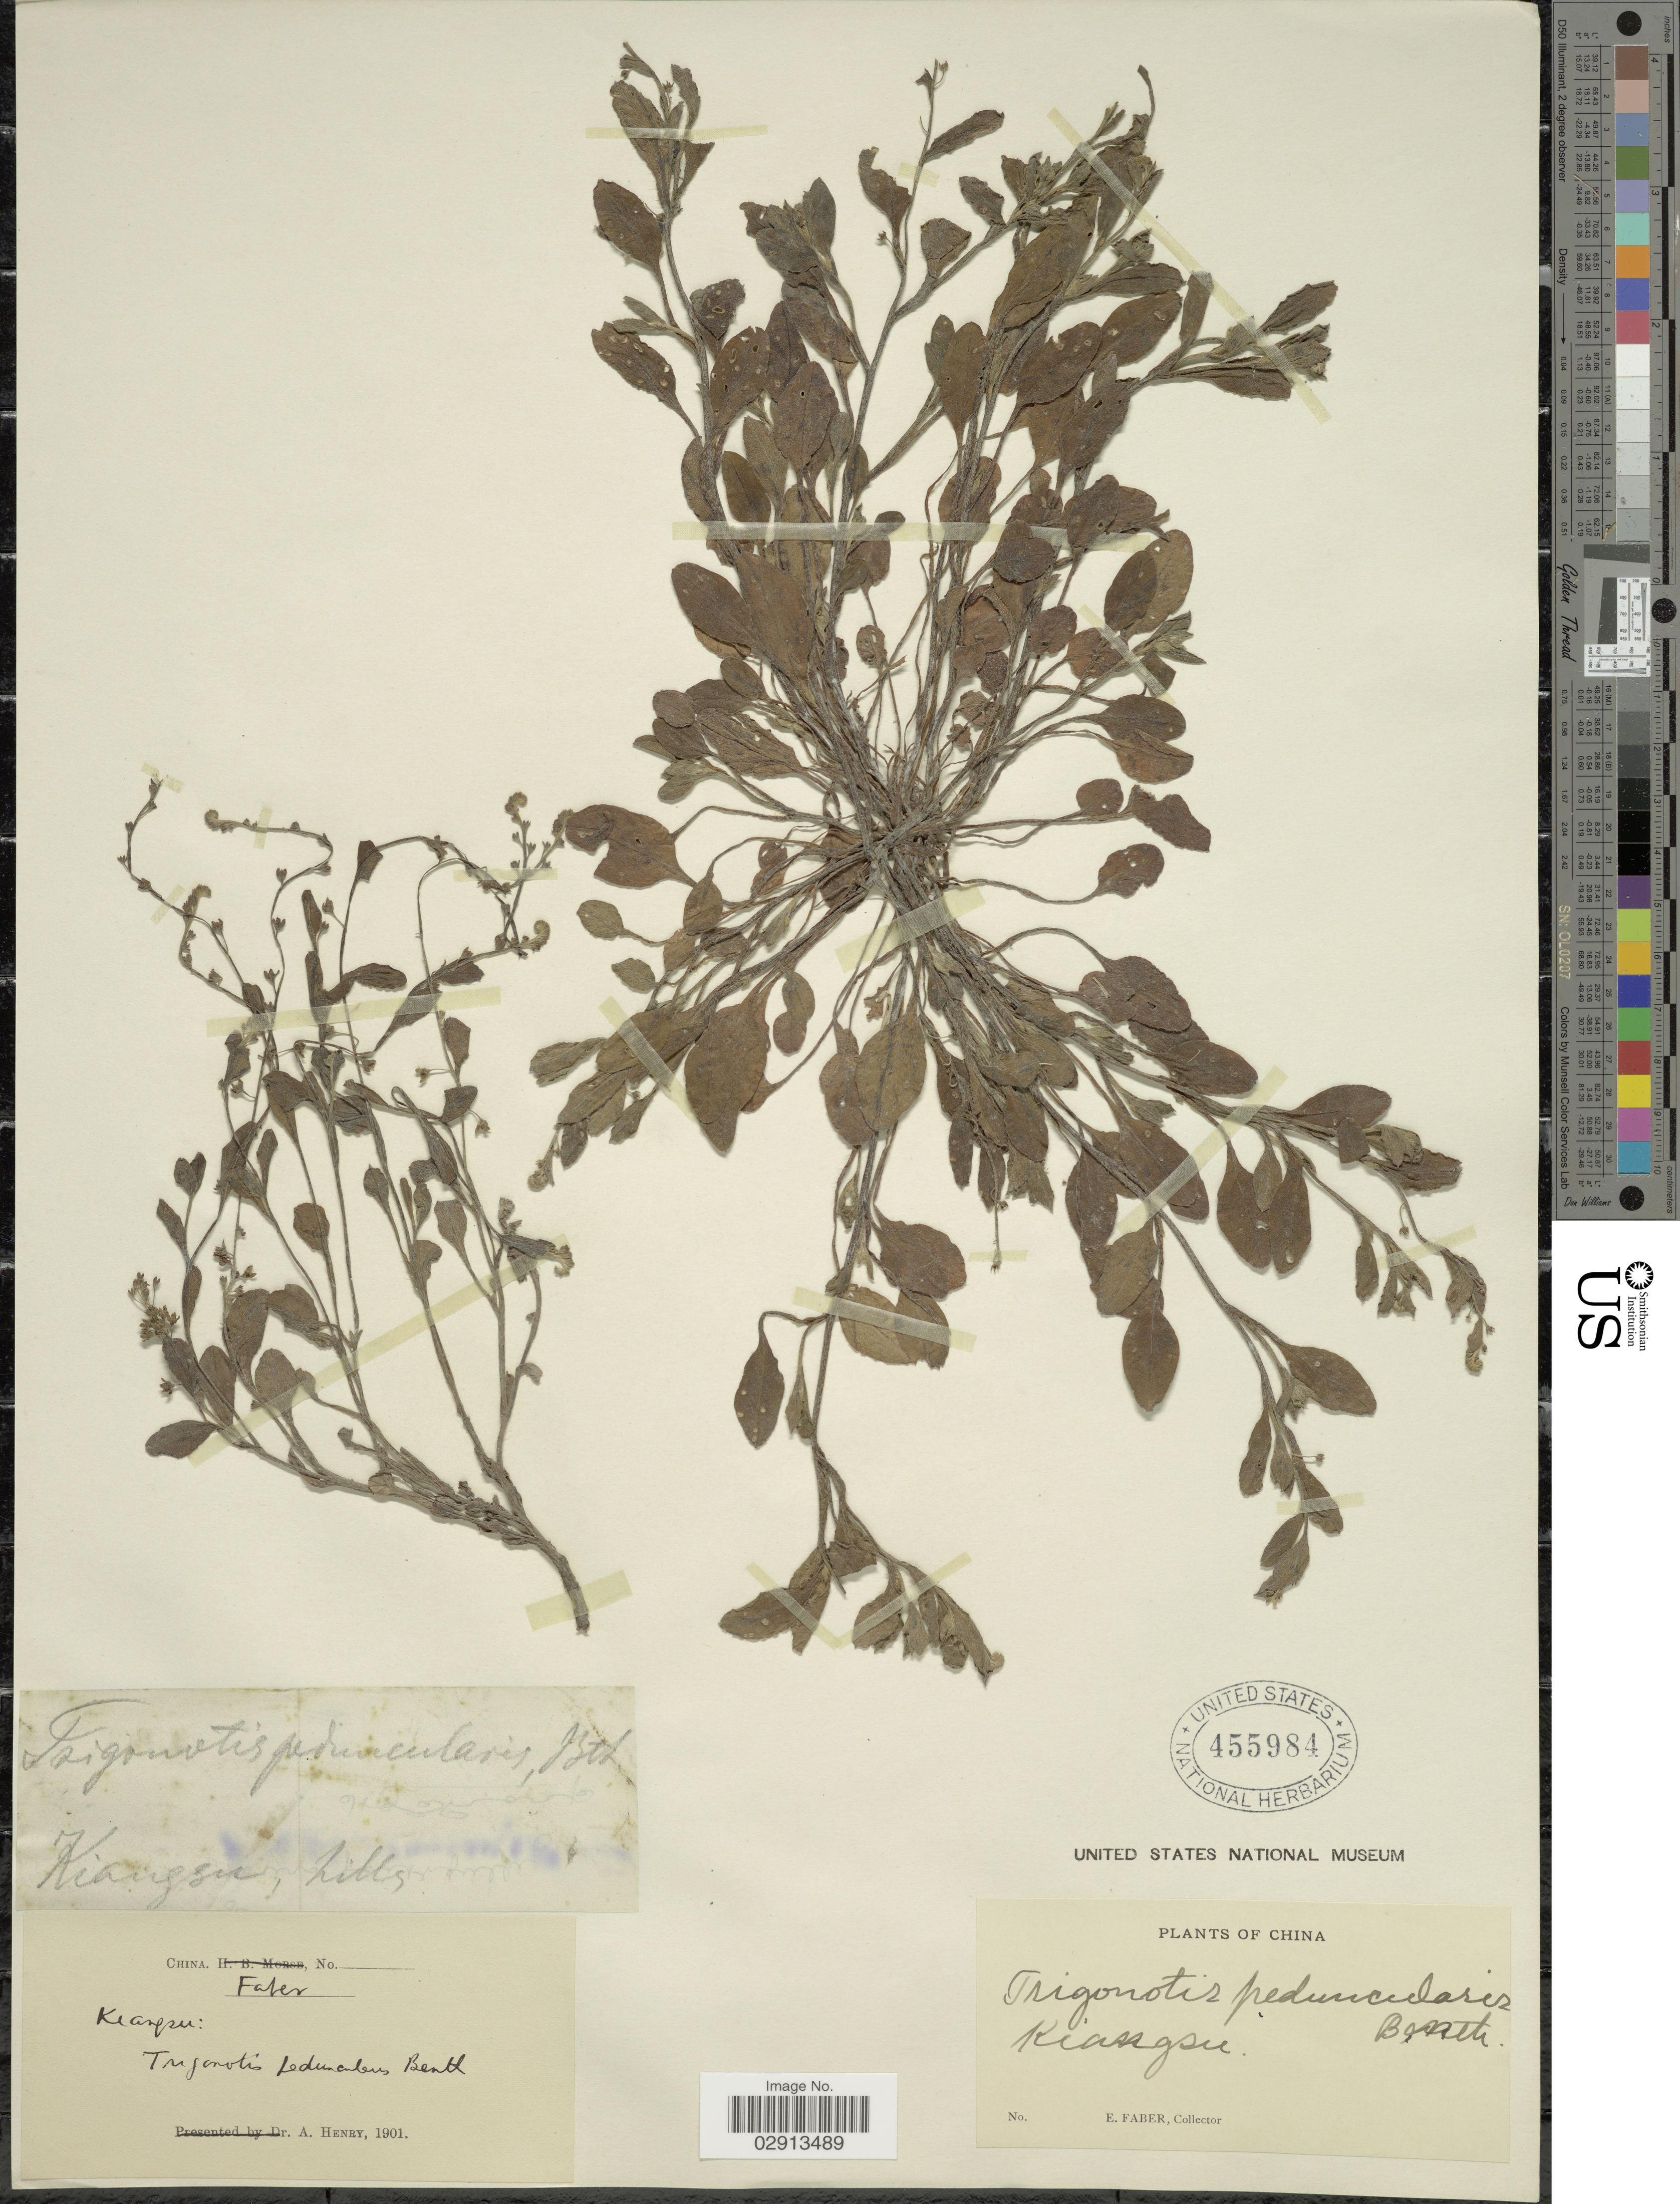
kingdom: Plantae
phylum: Tracheophyta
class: Magnoliopsida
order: Boraginales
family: Boraginaceae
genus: Trigonotis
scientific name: Trigonotis peduncularis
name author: (Trevis.) Benth. ex Baker et al.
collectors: E. Faber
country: China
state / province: Jiangsu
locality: Kiangsu, hills.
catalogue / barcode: US 455984